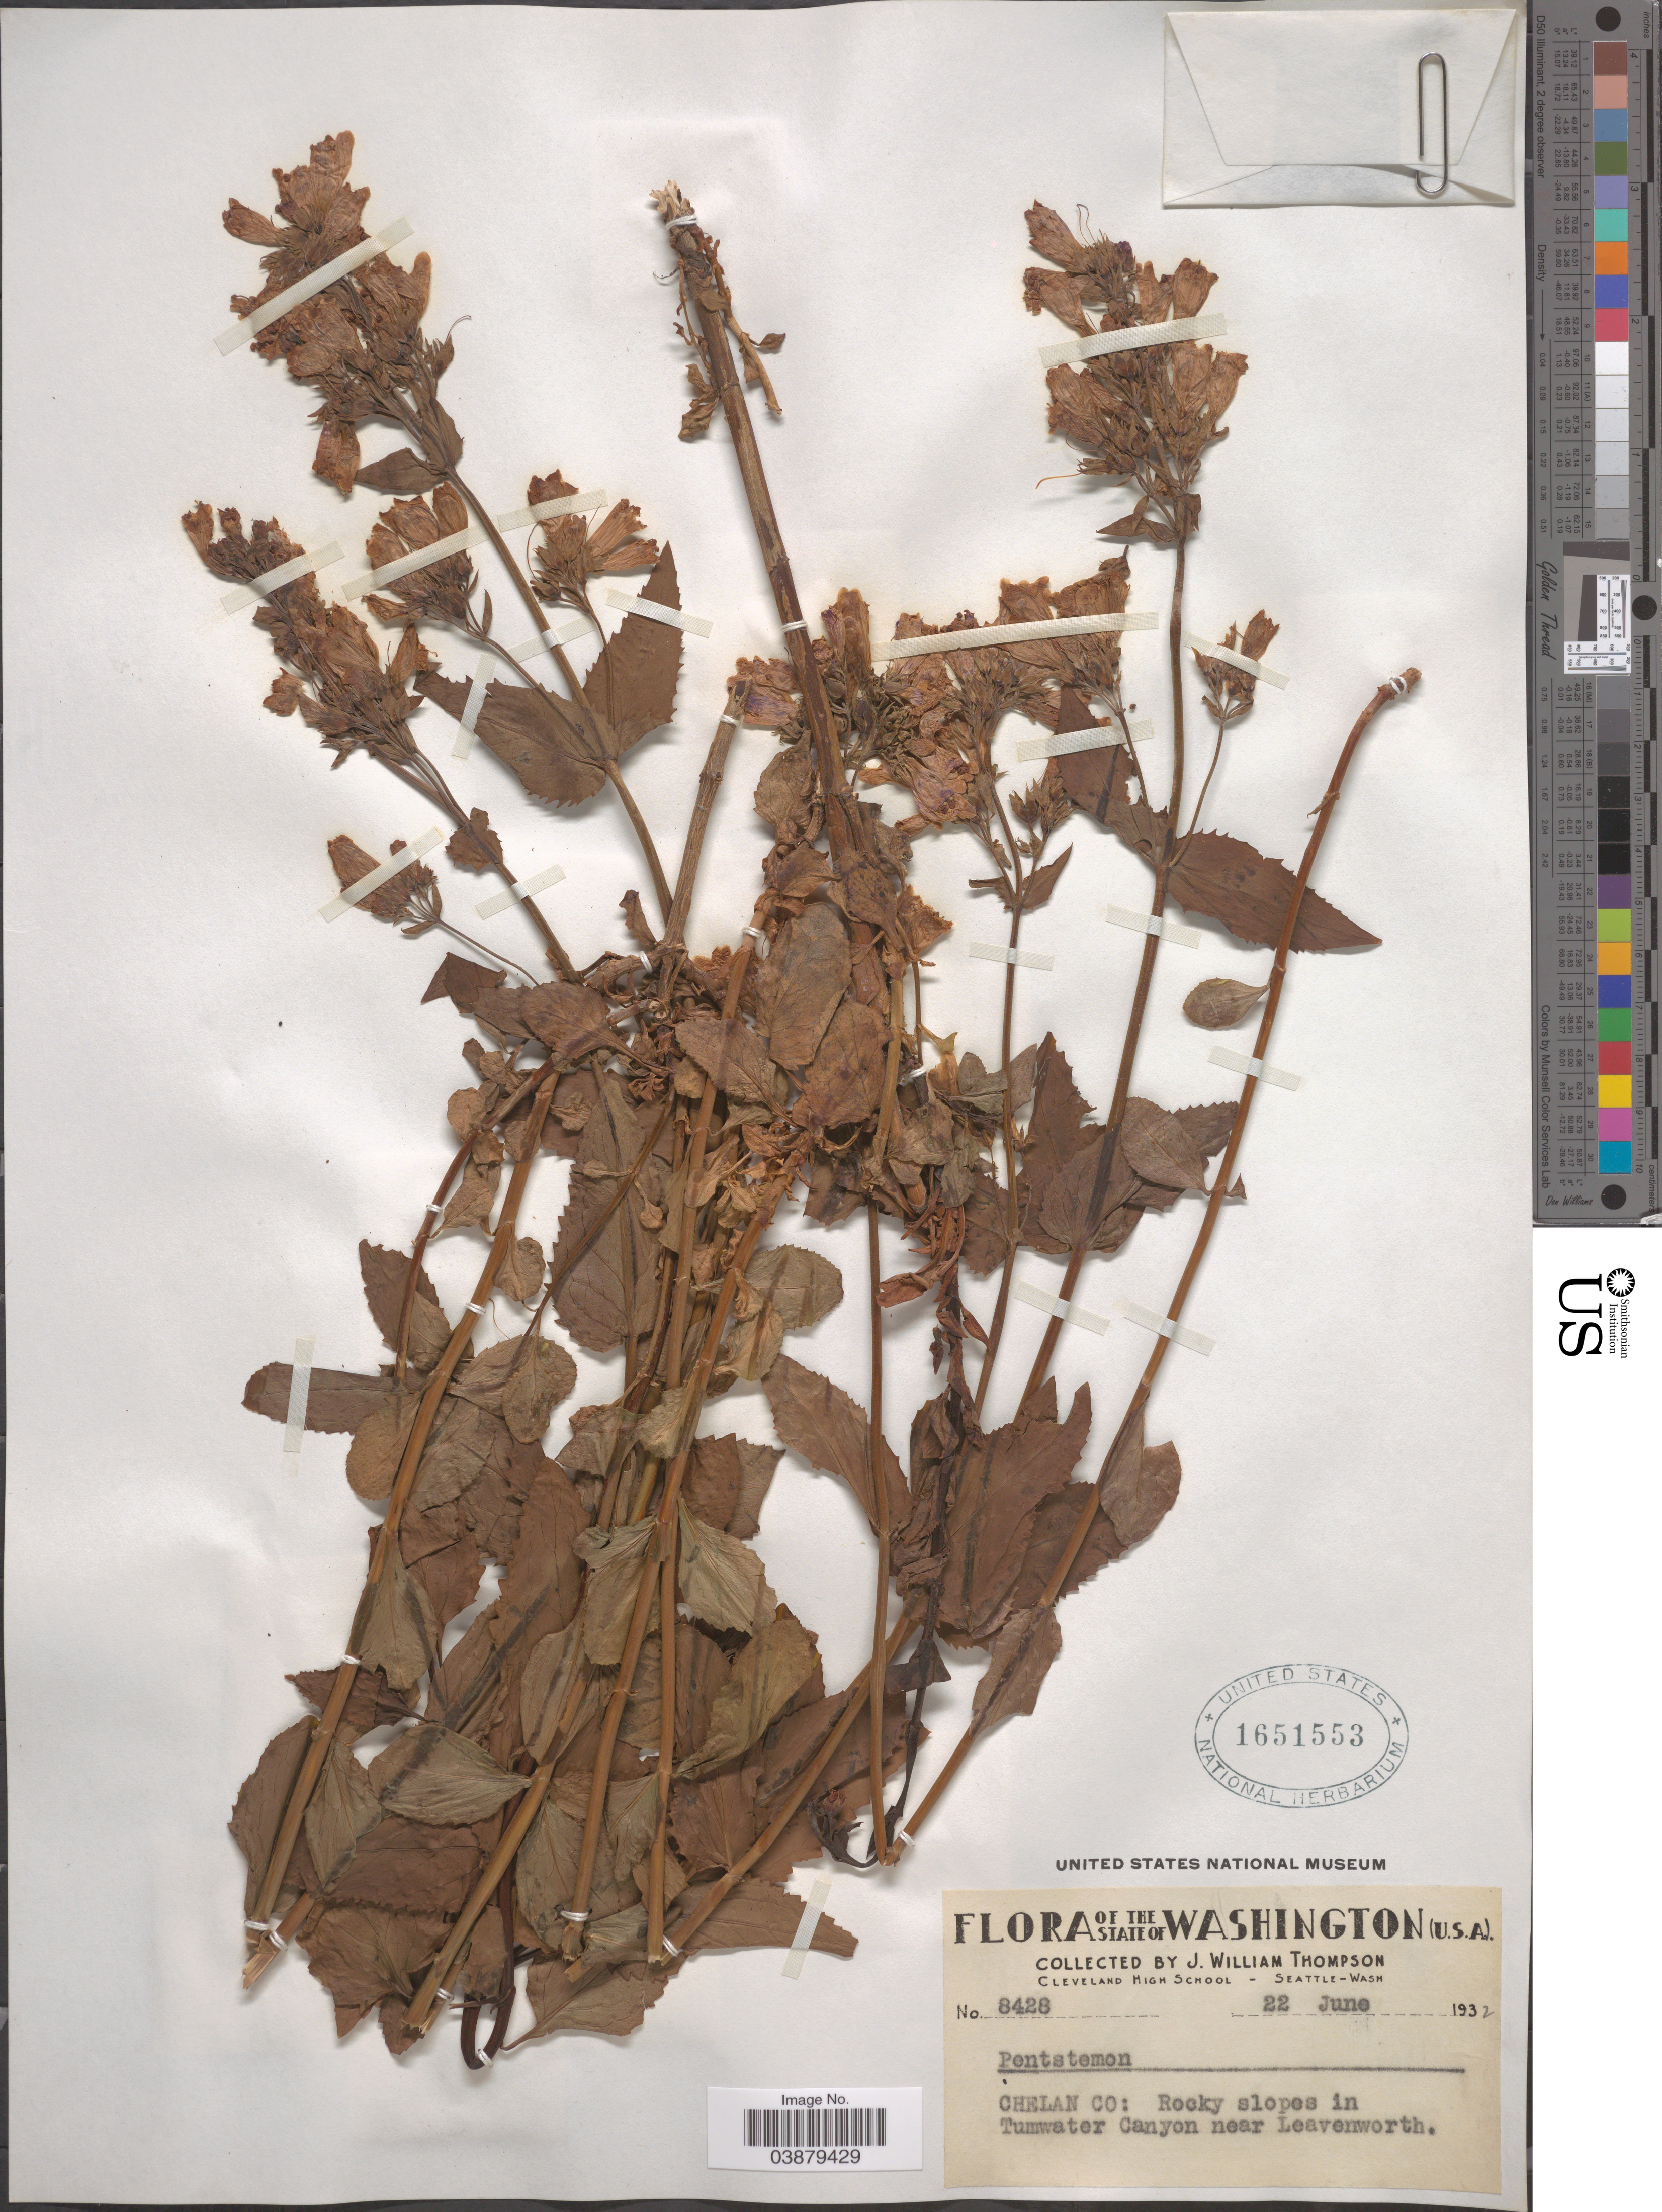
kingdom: Plantae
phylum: Tracheophyta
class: Magnoliopsida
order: Lamiales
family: Plantaginaceae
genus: Penstemon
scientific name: Penstemon sp.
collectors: J. W. Thompson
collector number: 8428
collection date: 1932-06-22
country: United States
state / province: Washington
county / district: Chelan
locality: Chelan Co: Rocky slopes in Tumwater Canyon near Leavenworth.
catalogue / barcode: US 1651553